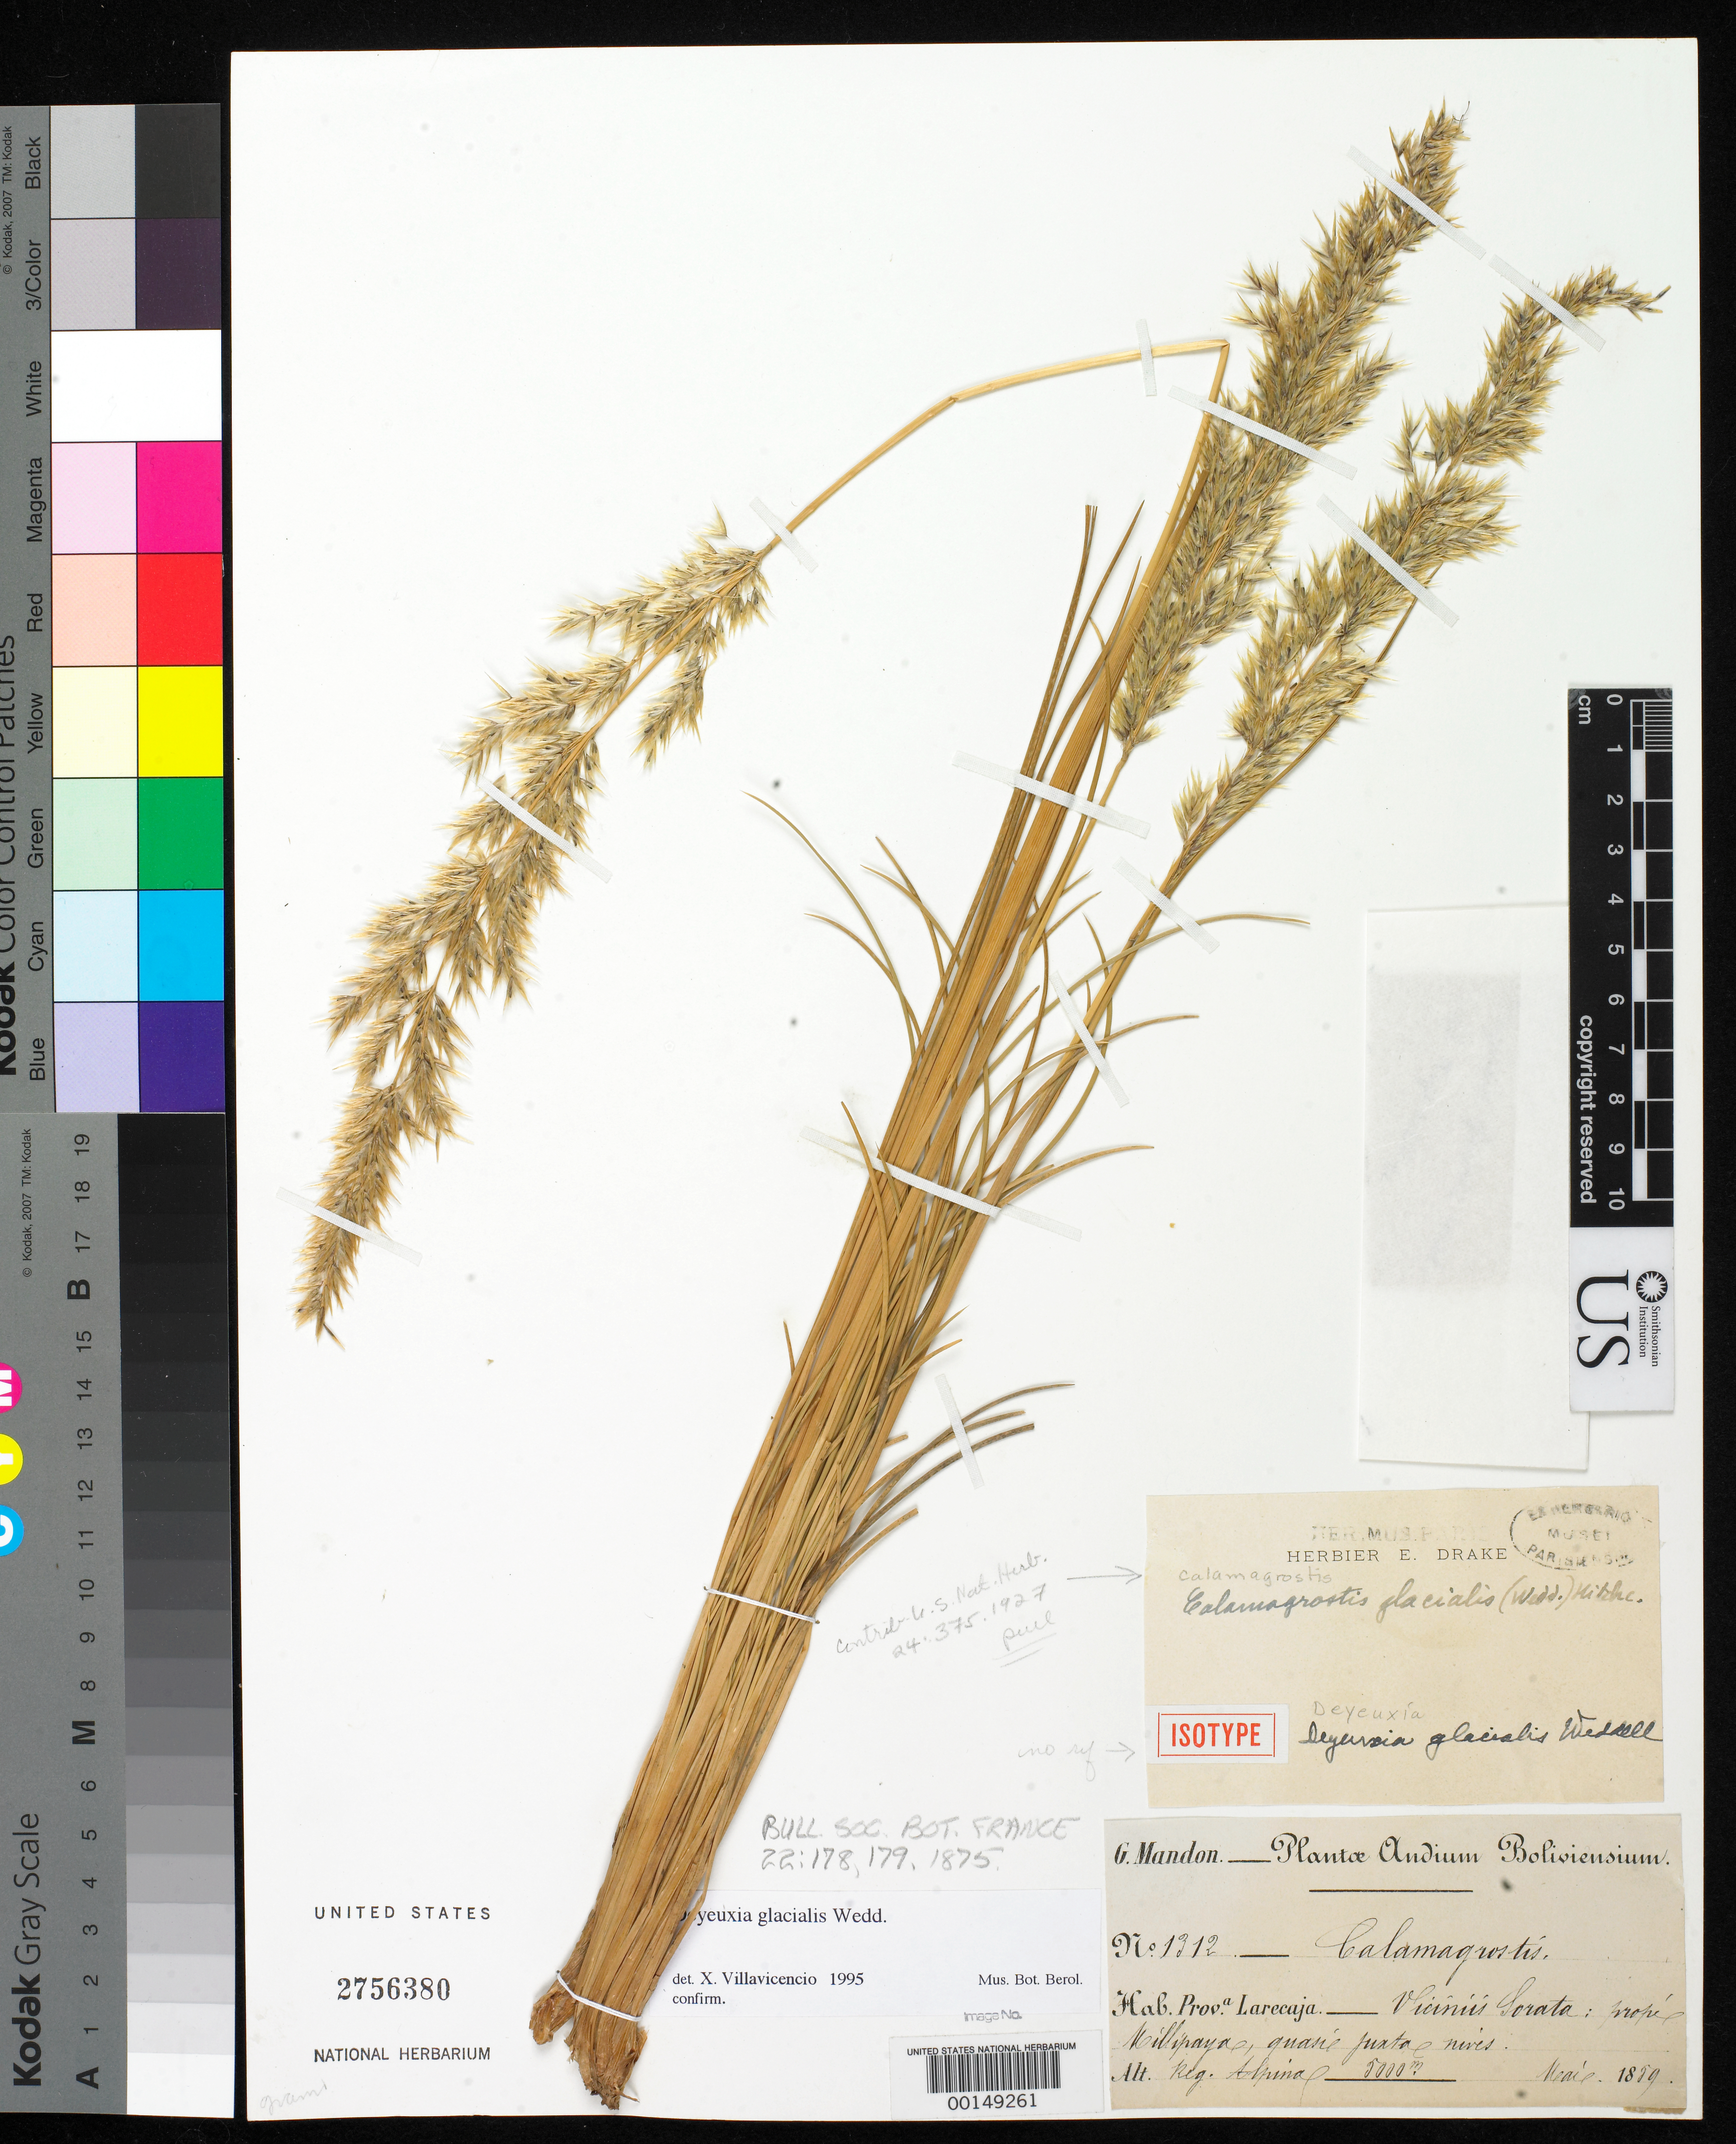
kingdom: Plantae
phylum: Tracheophyta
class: Liliopsida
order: Poales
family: Poaceae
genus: Deyeuxia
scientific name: Deyeuxia glacialis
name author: Wedd.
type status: Isosyntype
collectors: G. Mandon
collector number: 1312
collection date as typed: Maie 1859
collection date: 1859-05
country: Bolivia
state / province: La Paz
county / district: Larecaja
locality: Hab. Prov. Larecaja, viciniis Sorata, prope Villapaya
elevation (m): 5000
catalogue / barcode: US 2756380